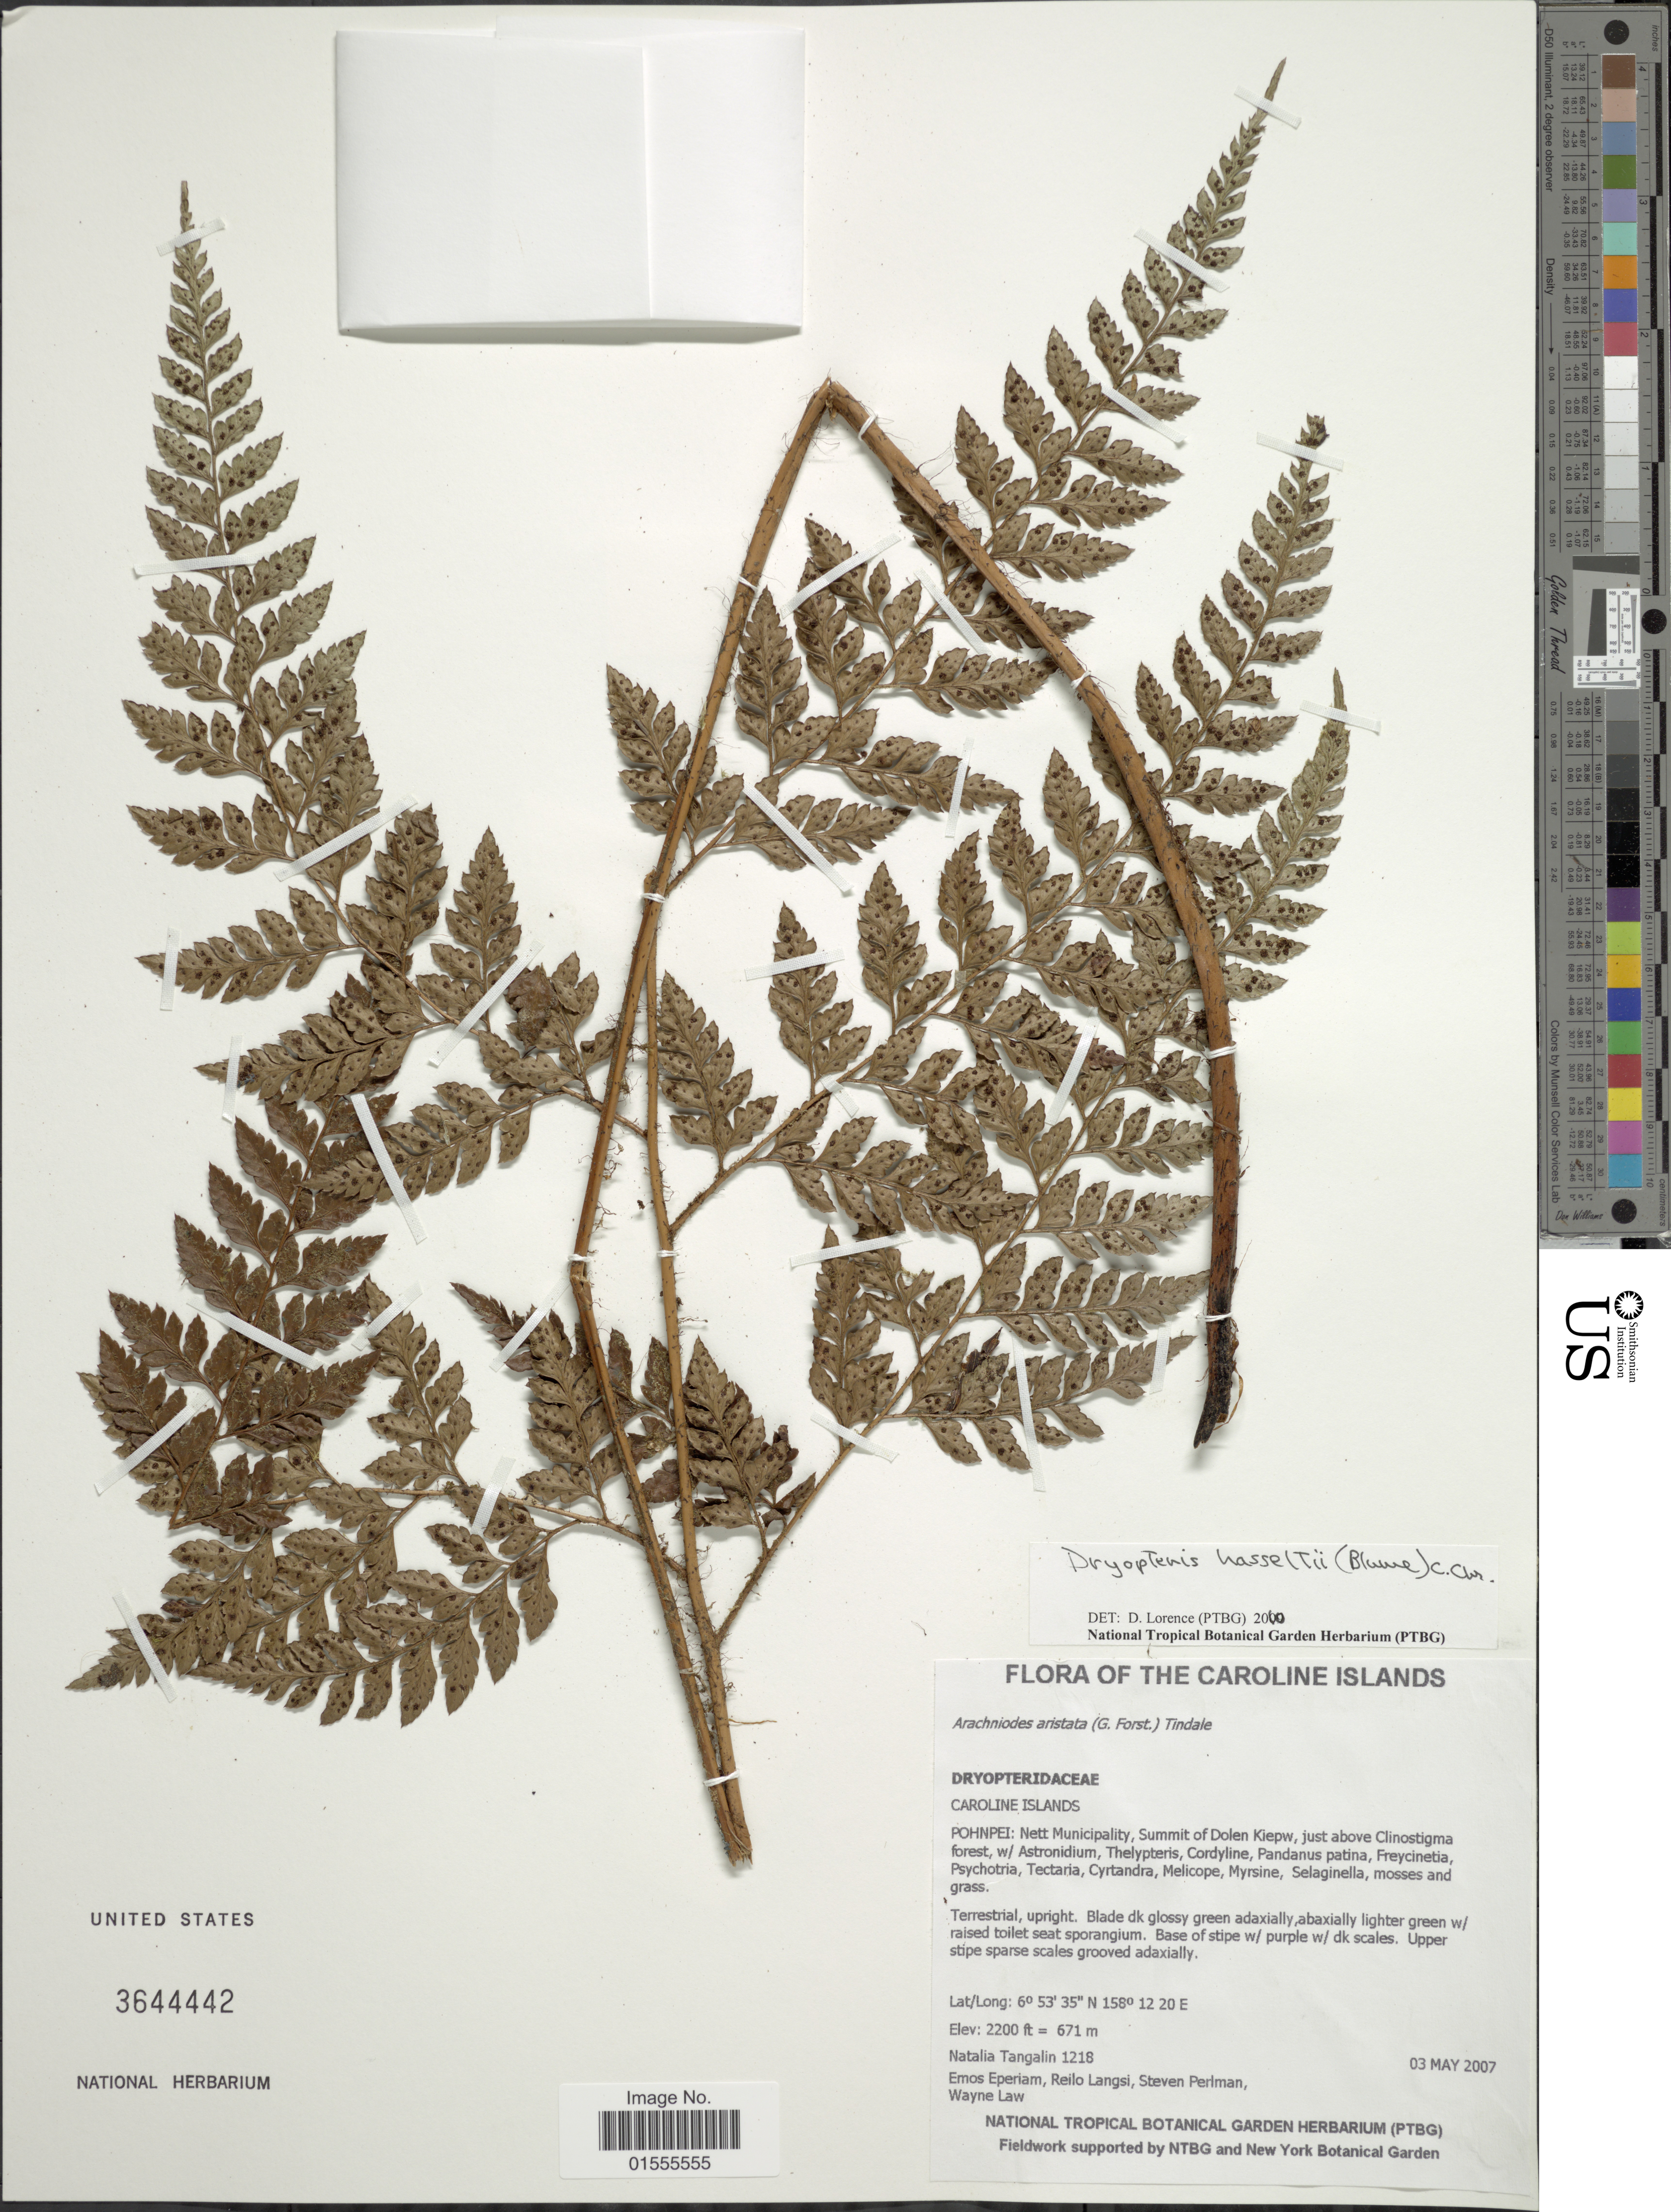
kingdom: Plantae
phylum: Tracheophyta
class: Polypodiopsida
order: Polypodiales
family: Dryopteridaceae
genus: Dryopteris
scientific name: Dryopteris hasseltii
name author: (Blume) C. Chr.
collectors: N. Tangalin, P. Eperiam, R. Langsi & S. Perlman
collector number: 1218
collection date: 2007-05-03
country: Micronesia, Federated States of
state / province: Pohnpei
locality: The Caroline Islands, Nett Municipality, Summit of Dolen, just above Clinostigma forest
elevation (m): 671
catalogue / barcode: US 3644442